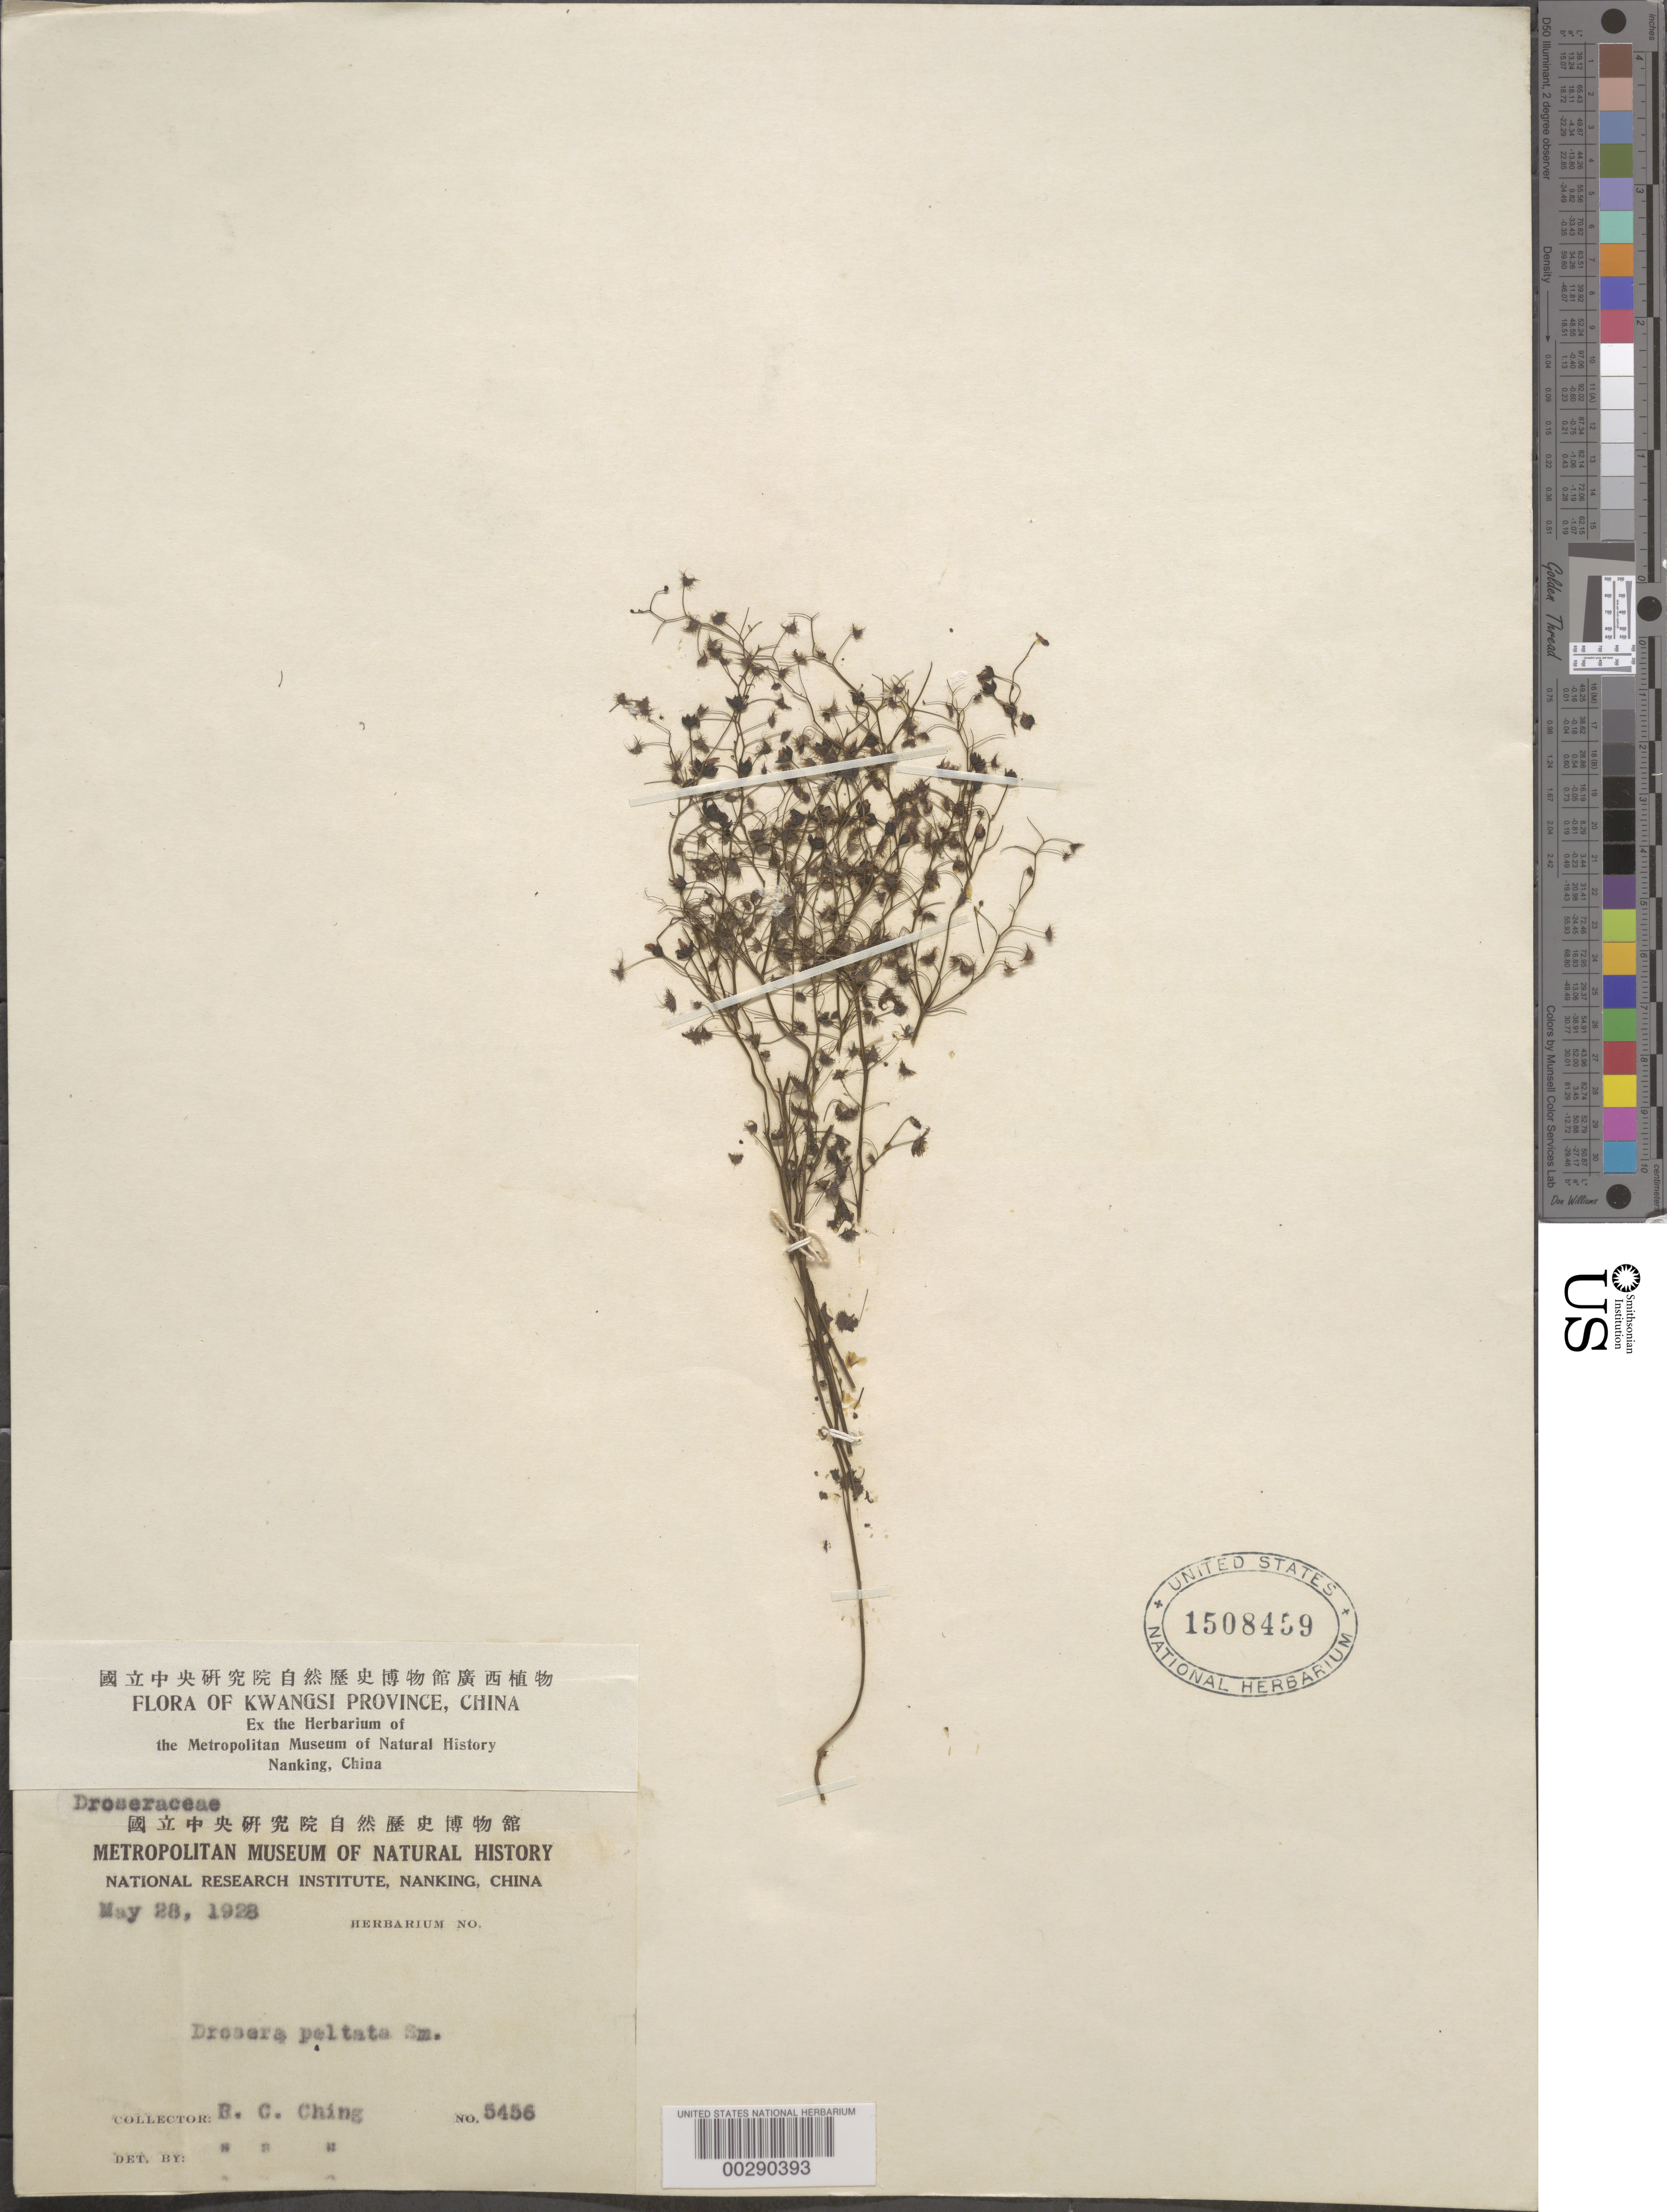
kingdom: Plantae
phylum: Tracheophyta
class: Magnoliopsida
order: Caryophyllales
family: Droseraceae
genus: Drosera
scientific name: Drosera peltata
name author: Sm. ex Willd.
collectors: R. C. Ching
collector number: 5456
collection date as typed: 28 May 1928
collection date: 1928-05-28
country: China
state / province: Guangxi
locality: Wang ching, n of luchen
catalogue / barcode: US 1508459